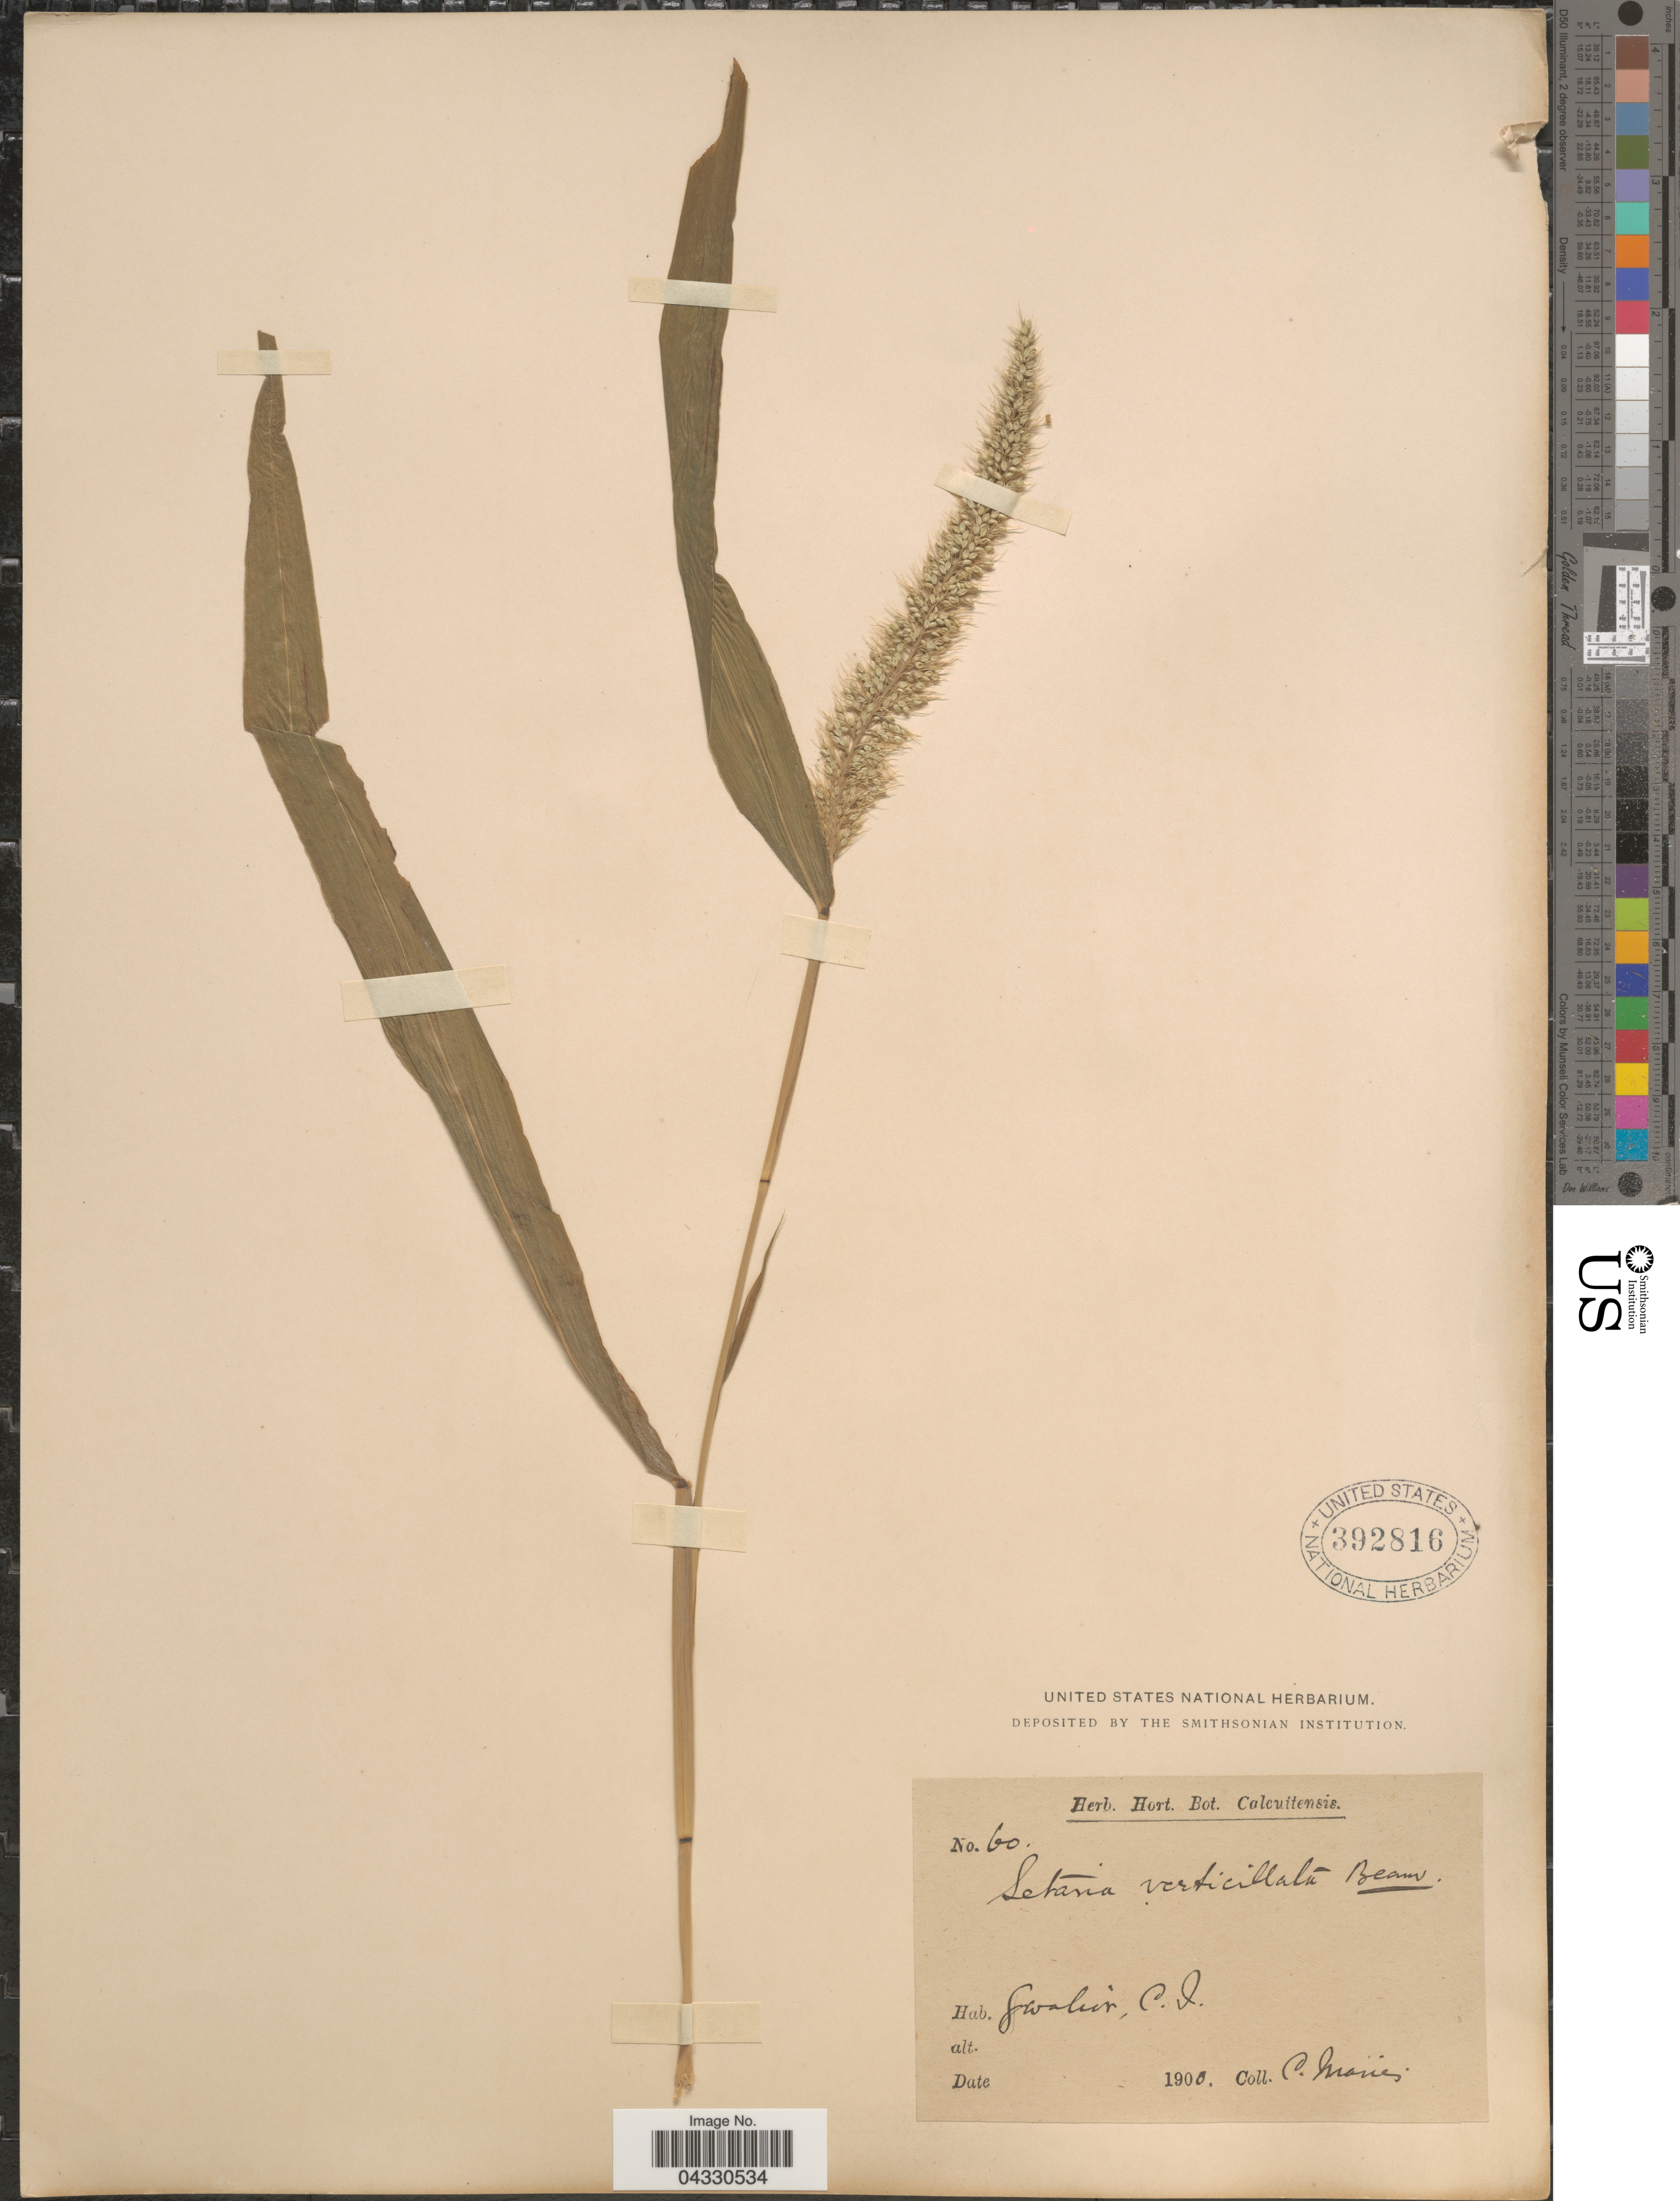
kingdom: Plantae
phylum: Tracheophyta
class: Liliopsida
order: Poales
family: Poaceae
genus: Setaria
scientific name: Setaria verticillata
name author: (L.) P. Beauv.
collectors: C. Maries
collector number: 60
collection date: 1900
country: India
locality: Gwalior, C. I.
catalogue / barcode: US 392816